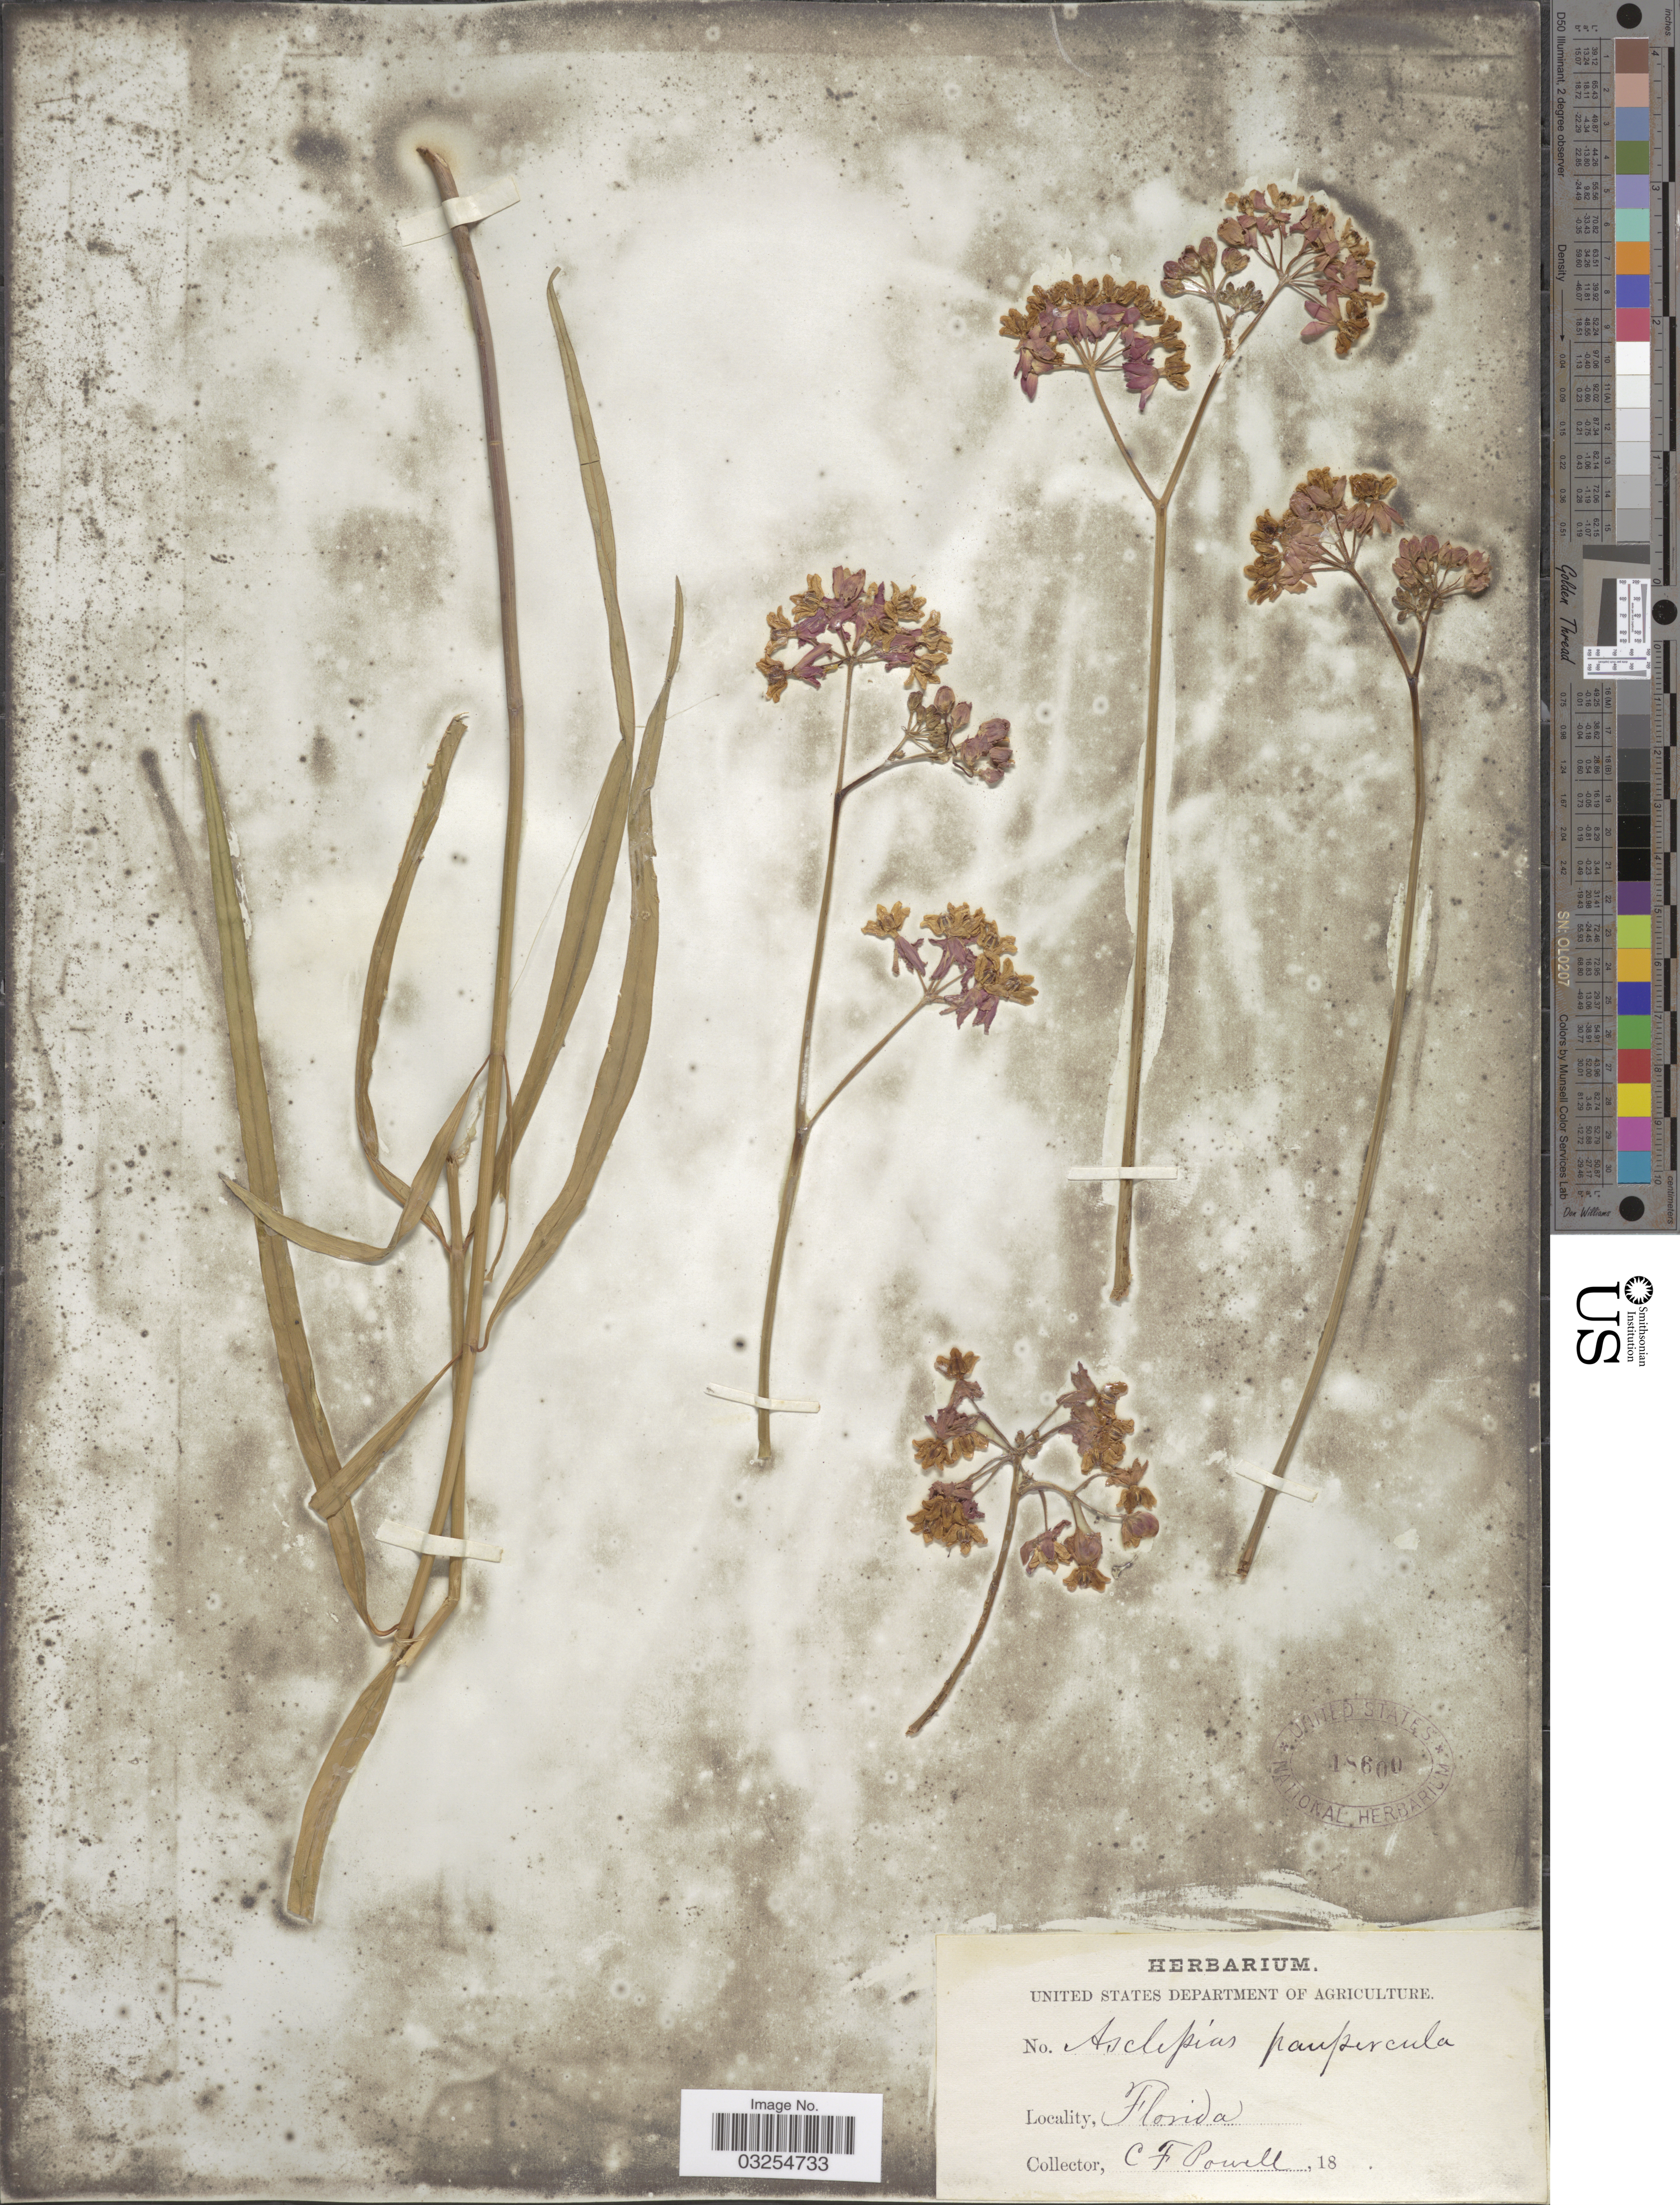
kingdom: Plantae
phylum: Tracheophyta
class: Magnoliopsida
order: Gentianales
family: Apocynaceae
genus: Asclepias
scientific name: Asclepias lanceolata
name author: Walter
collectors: C. F. Powell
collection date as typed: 18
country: United States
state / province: Florida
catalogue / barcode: US 18600